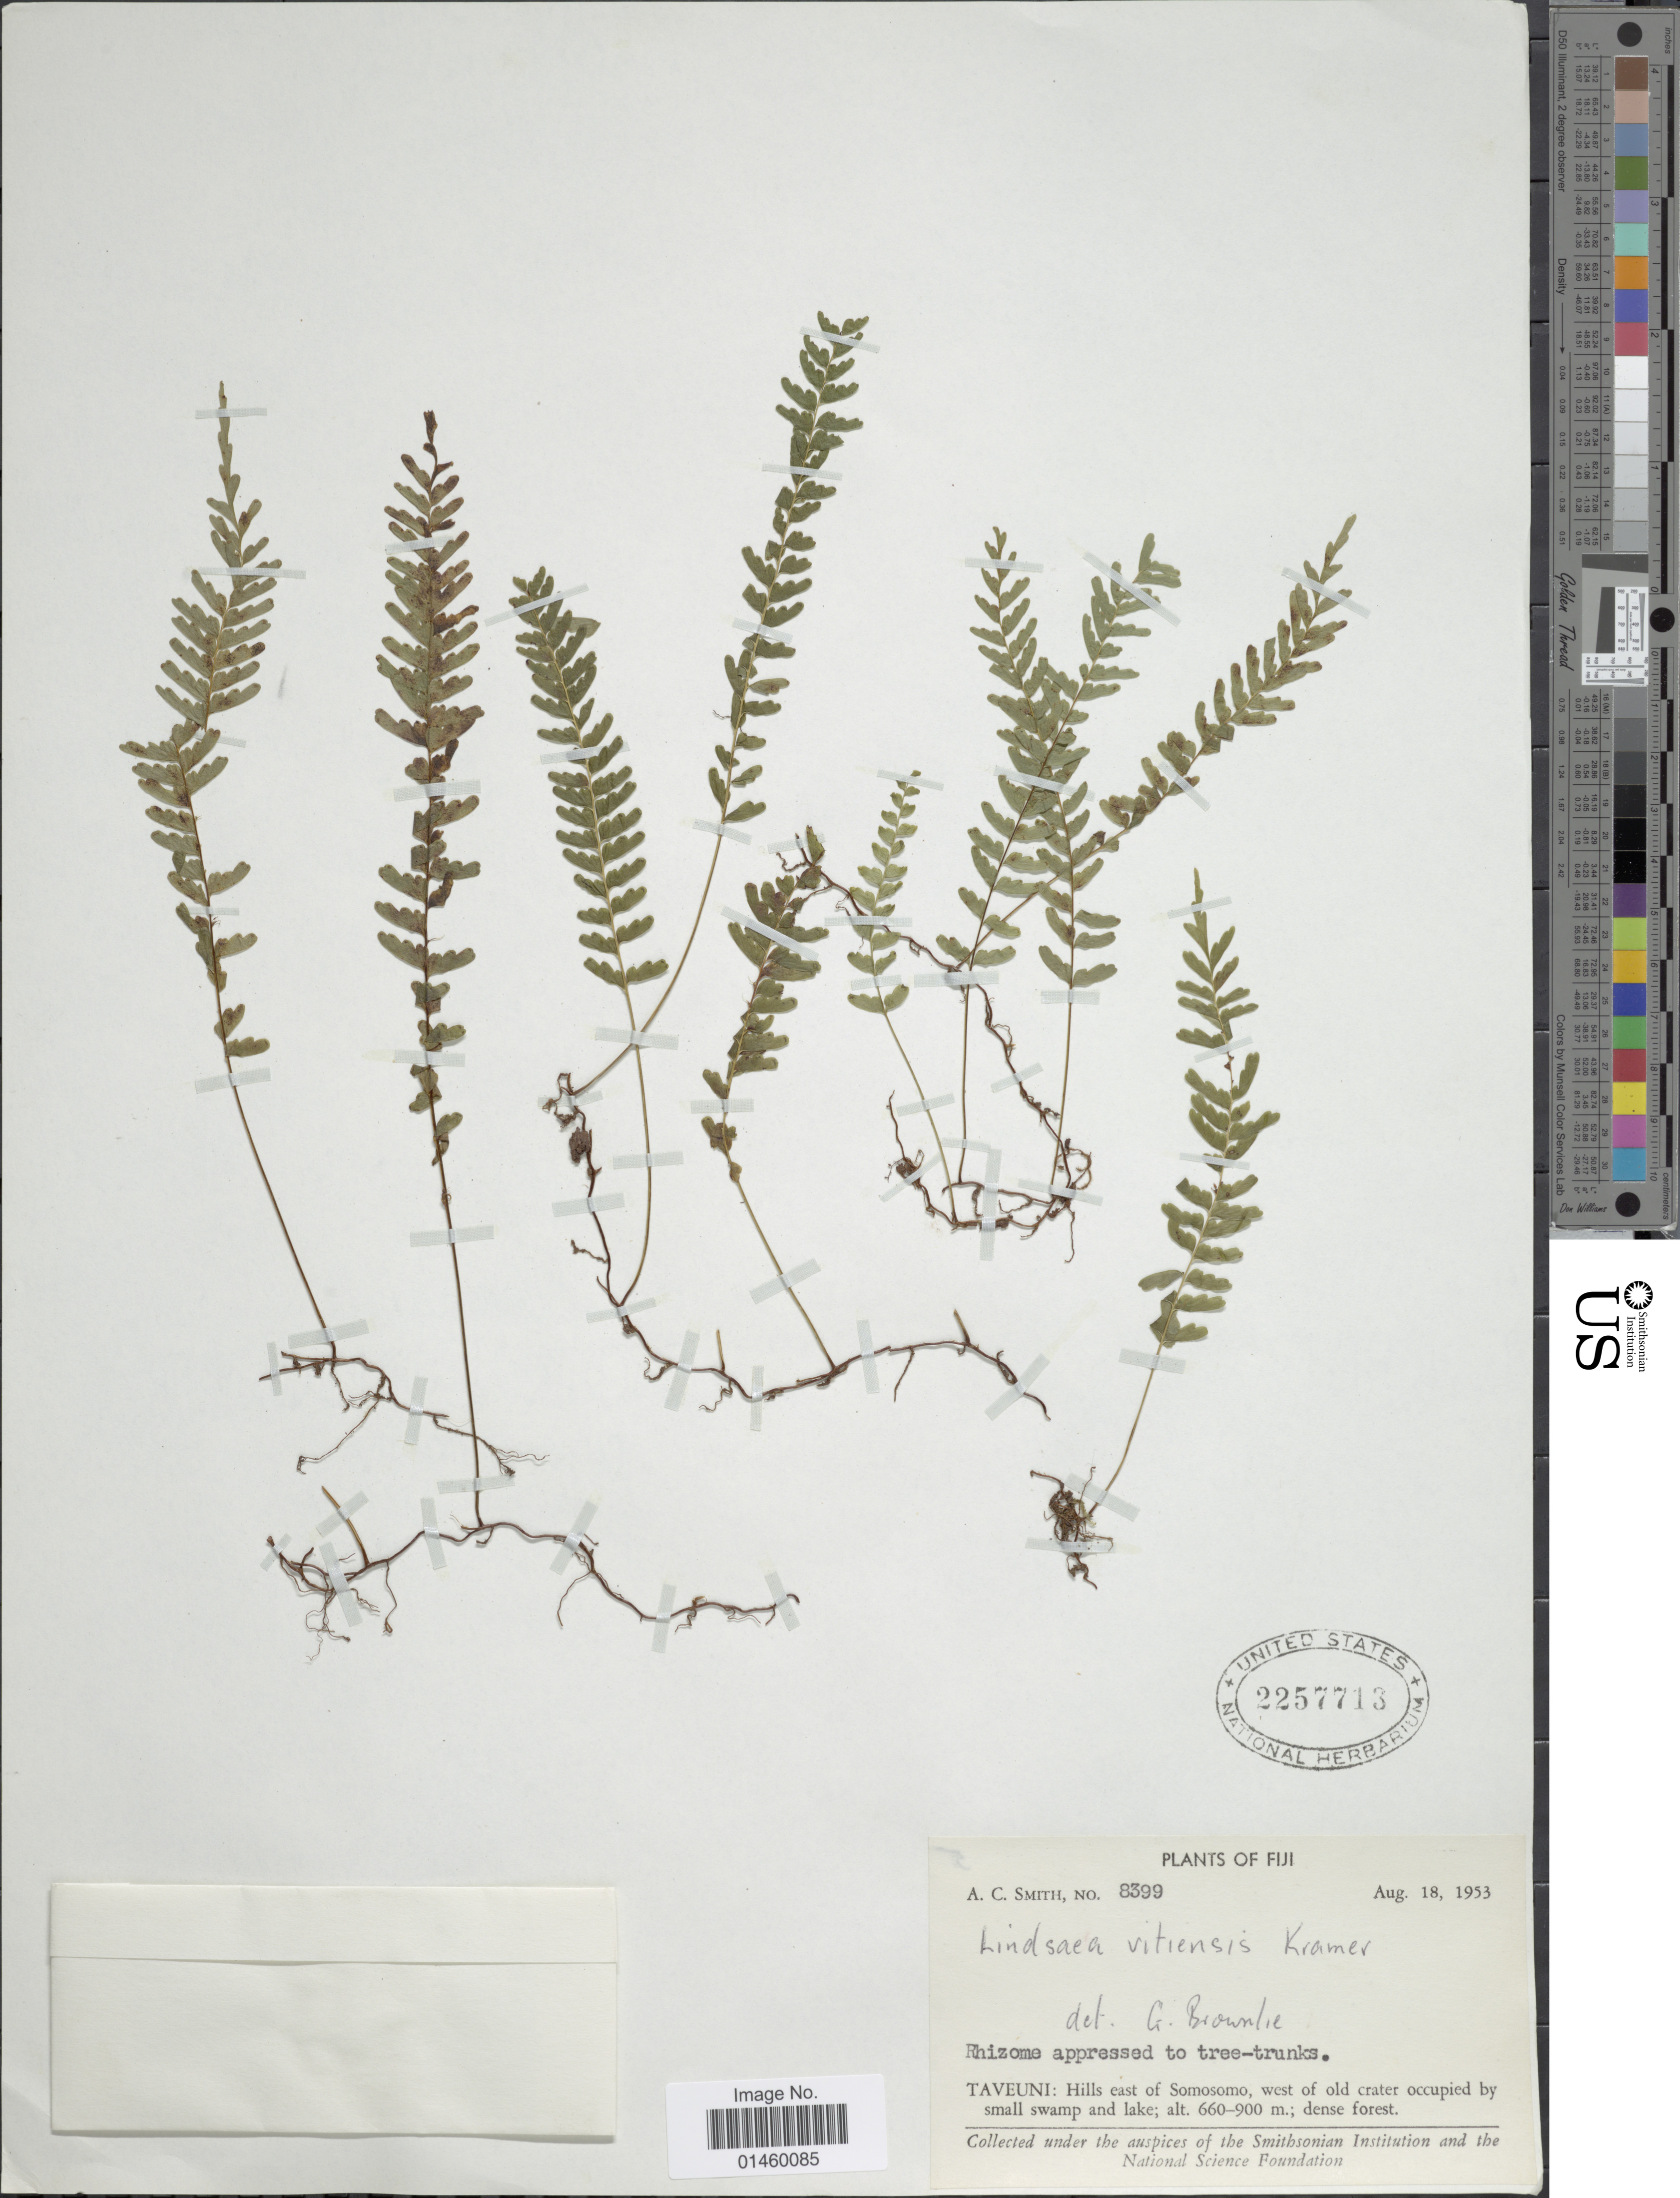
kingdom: Plantae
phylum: Tracheophyta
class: Polypodiopsida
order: Polypodiales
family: Lindsaeaceae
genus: Lindsaea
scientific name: Lindsaea vitiensis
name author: K.U. Kramer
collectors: A. C. Smith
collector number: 8399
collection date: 1953-08-18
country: Fiji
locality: Taveuni: hills east of Somosomo, west of old crater occupied by small swamp and lake.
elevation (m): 660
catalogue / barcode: US 2257713